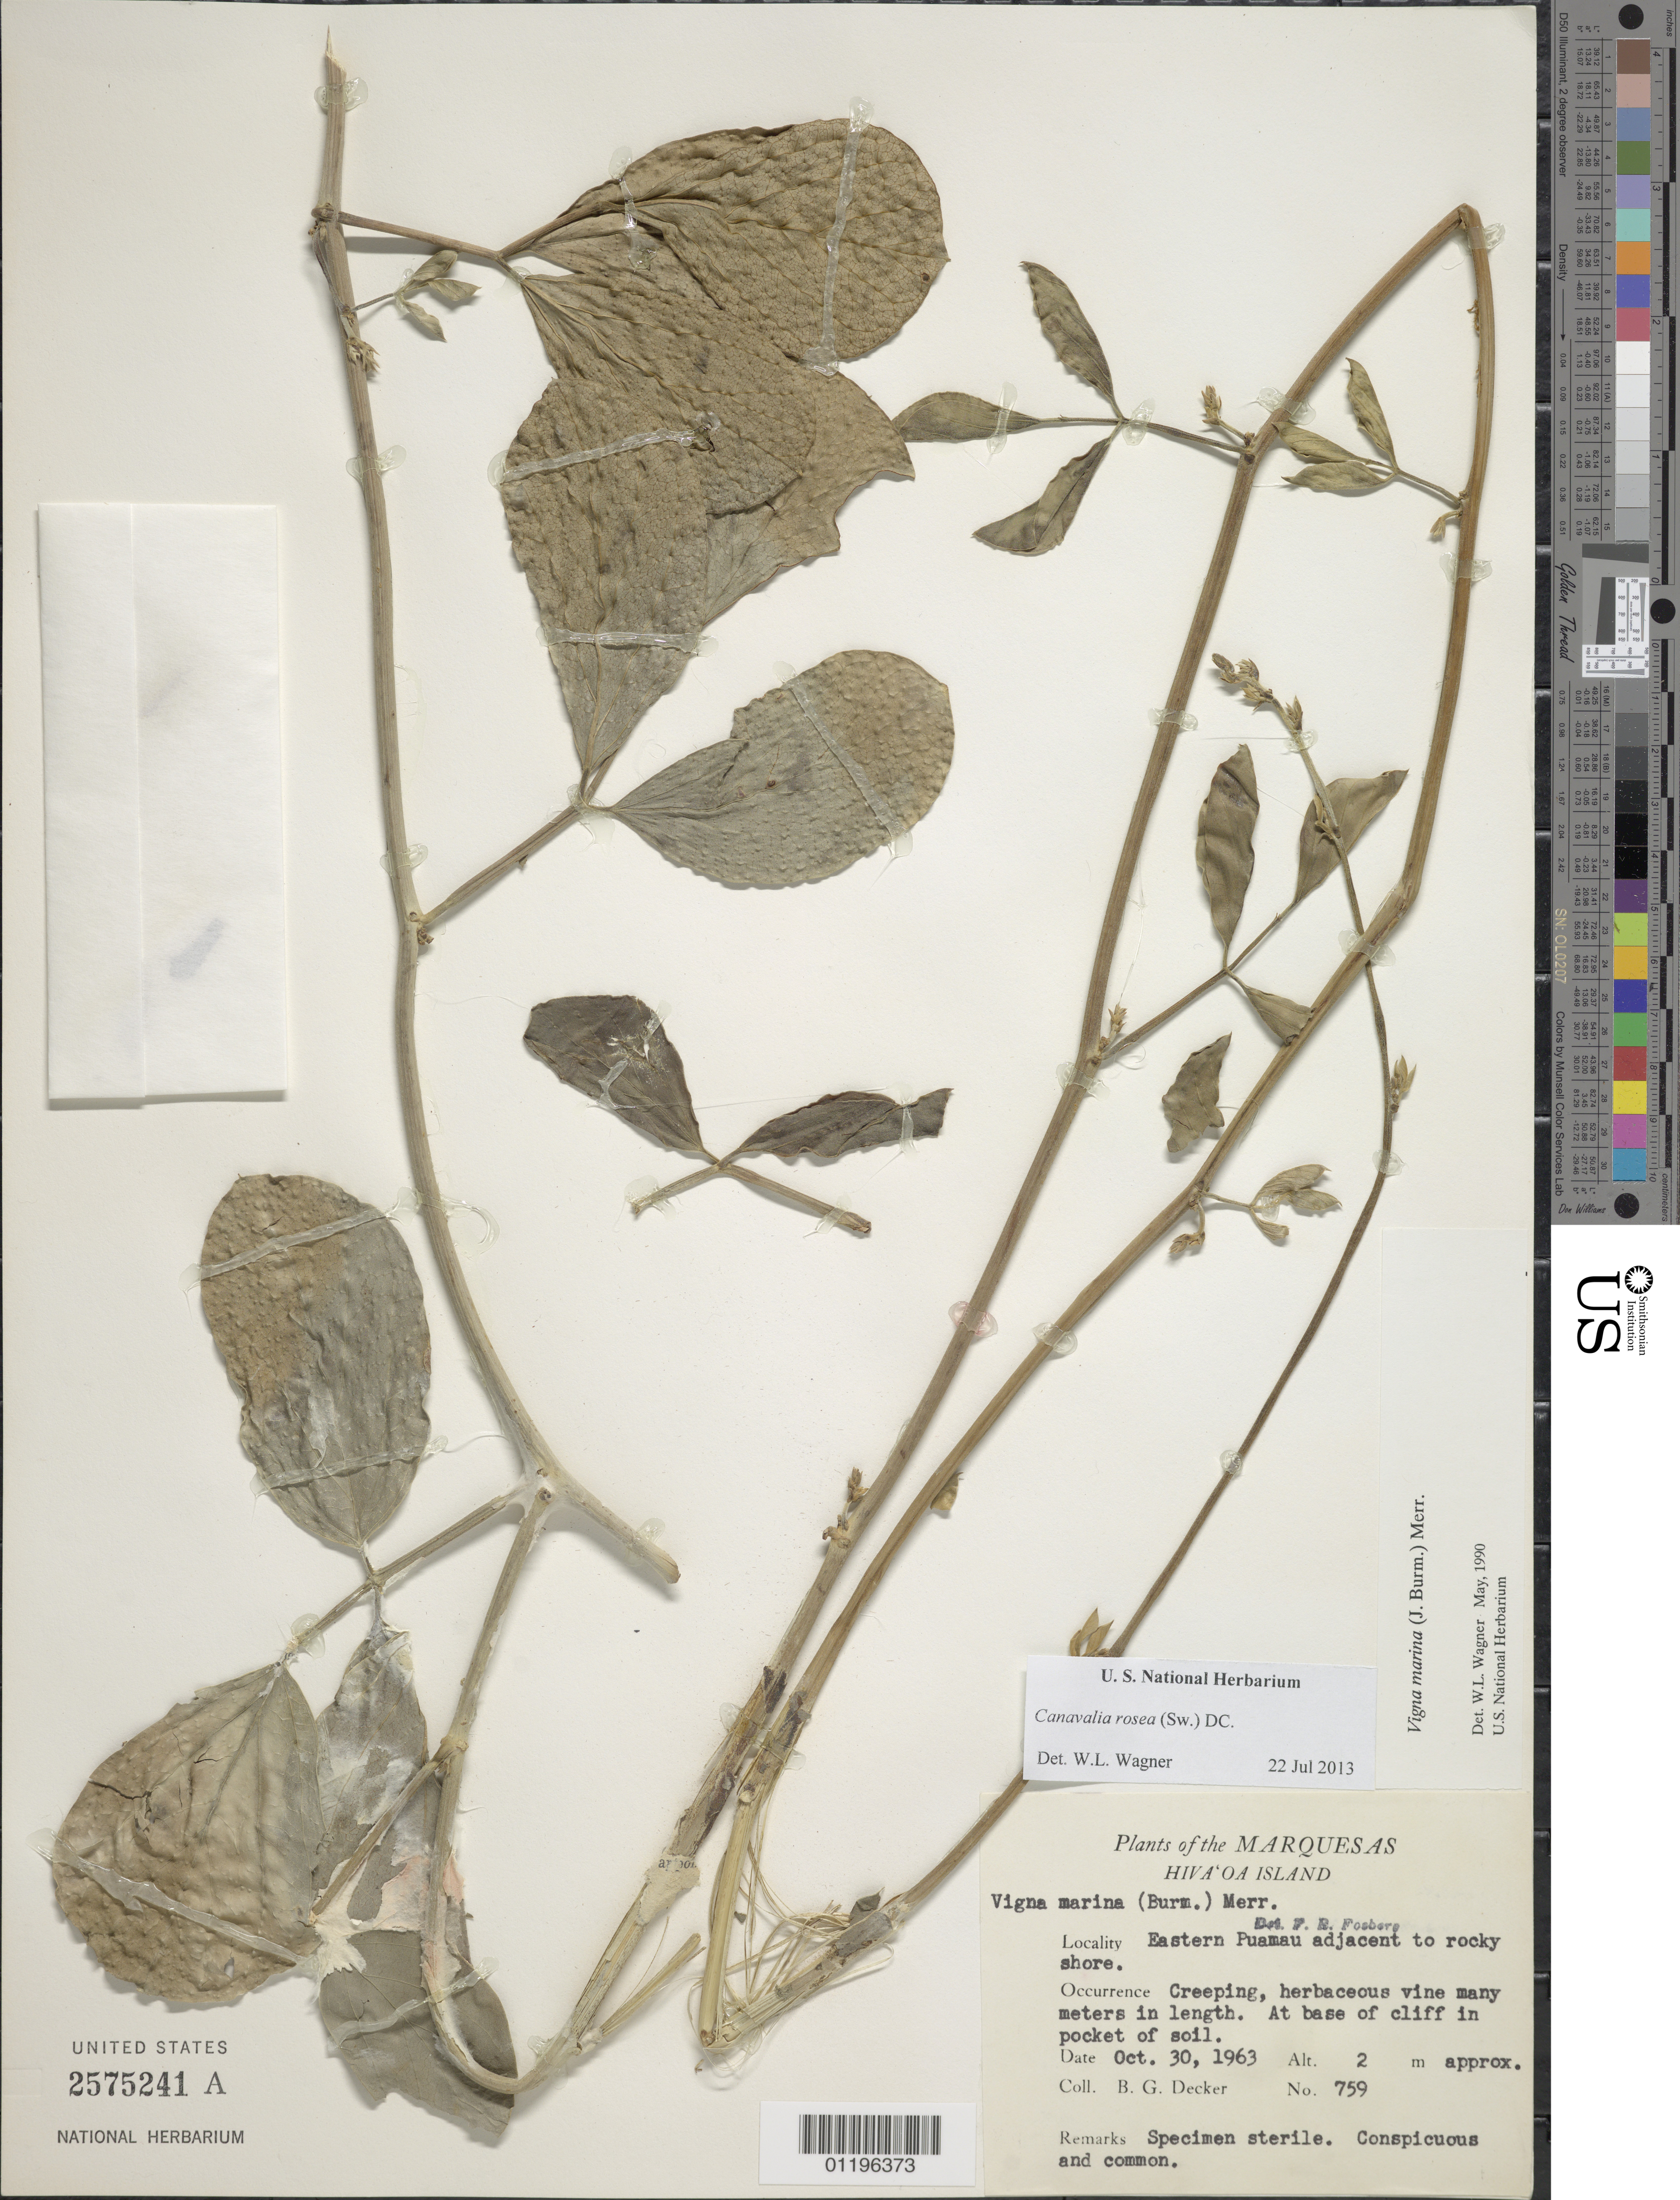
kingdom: Plantae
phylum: Tracheophyta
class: Magnoliopsida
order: Fabales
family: Fabaceae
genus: Canavalia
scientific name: Canavalia rosea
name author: (Sw.) DC.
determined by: Lorence, David H., (PTBG), National Tropical Botanical Garden (UNITED STATES)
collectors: B. G. Decker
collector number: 759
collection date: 1963-10-30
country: French Polynesia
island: Hiva Oa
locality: E Puamau adjacent to rocky shore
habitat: At base of cliff in pocket of soil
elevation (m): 2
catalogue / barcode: US 2575241A